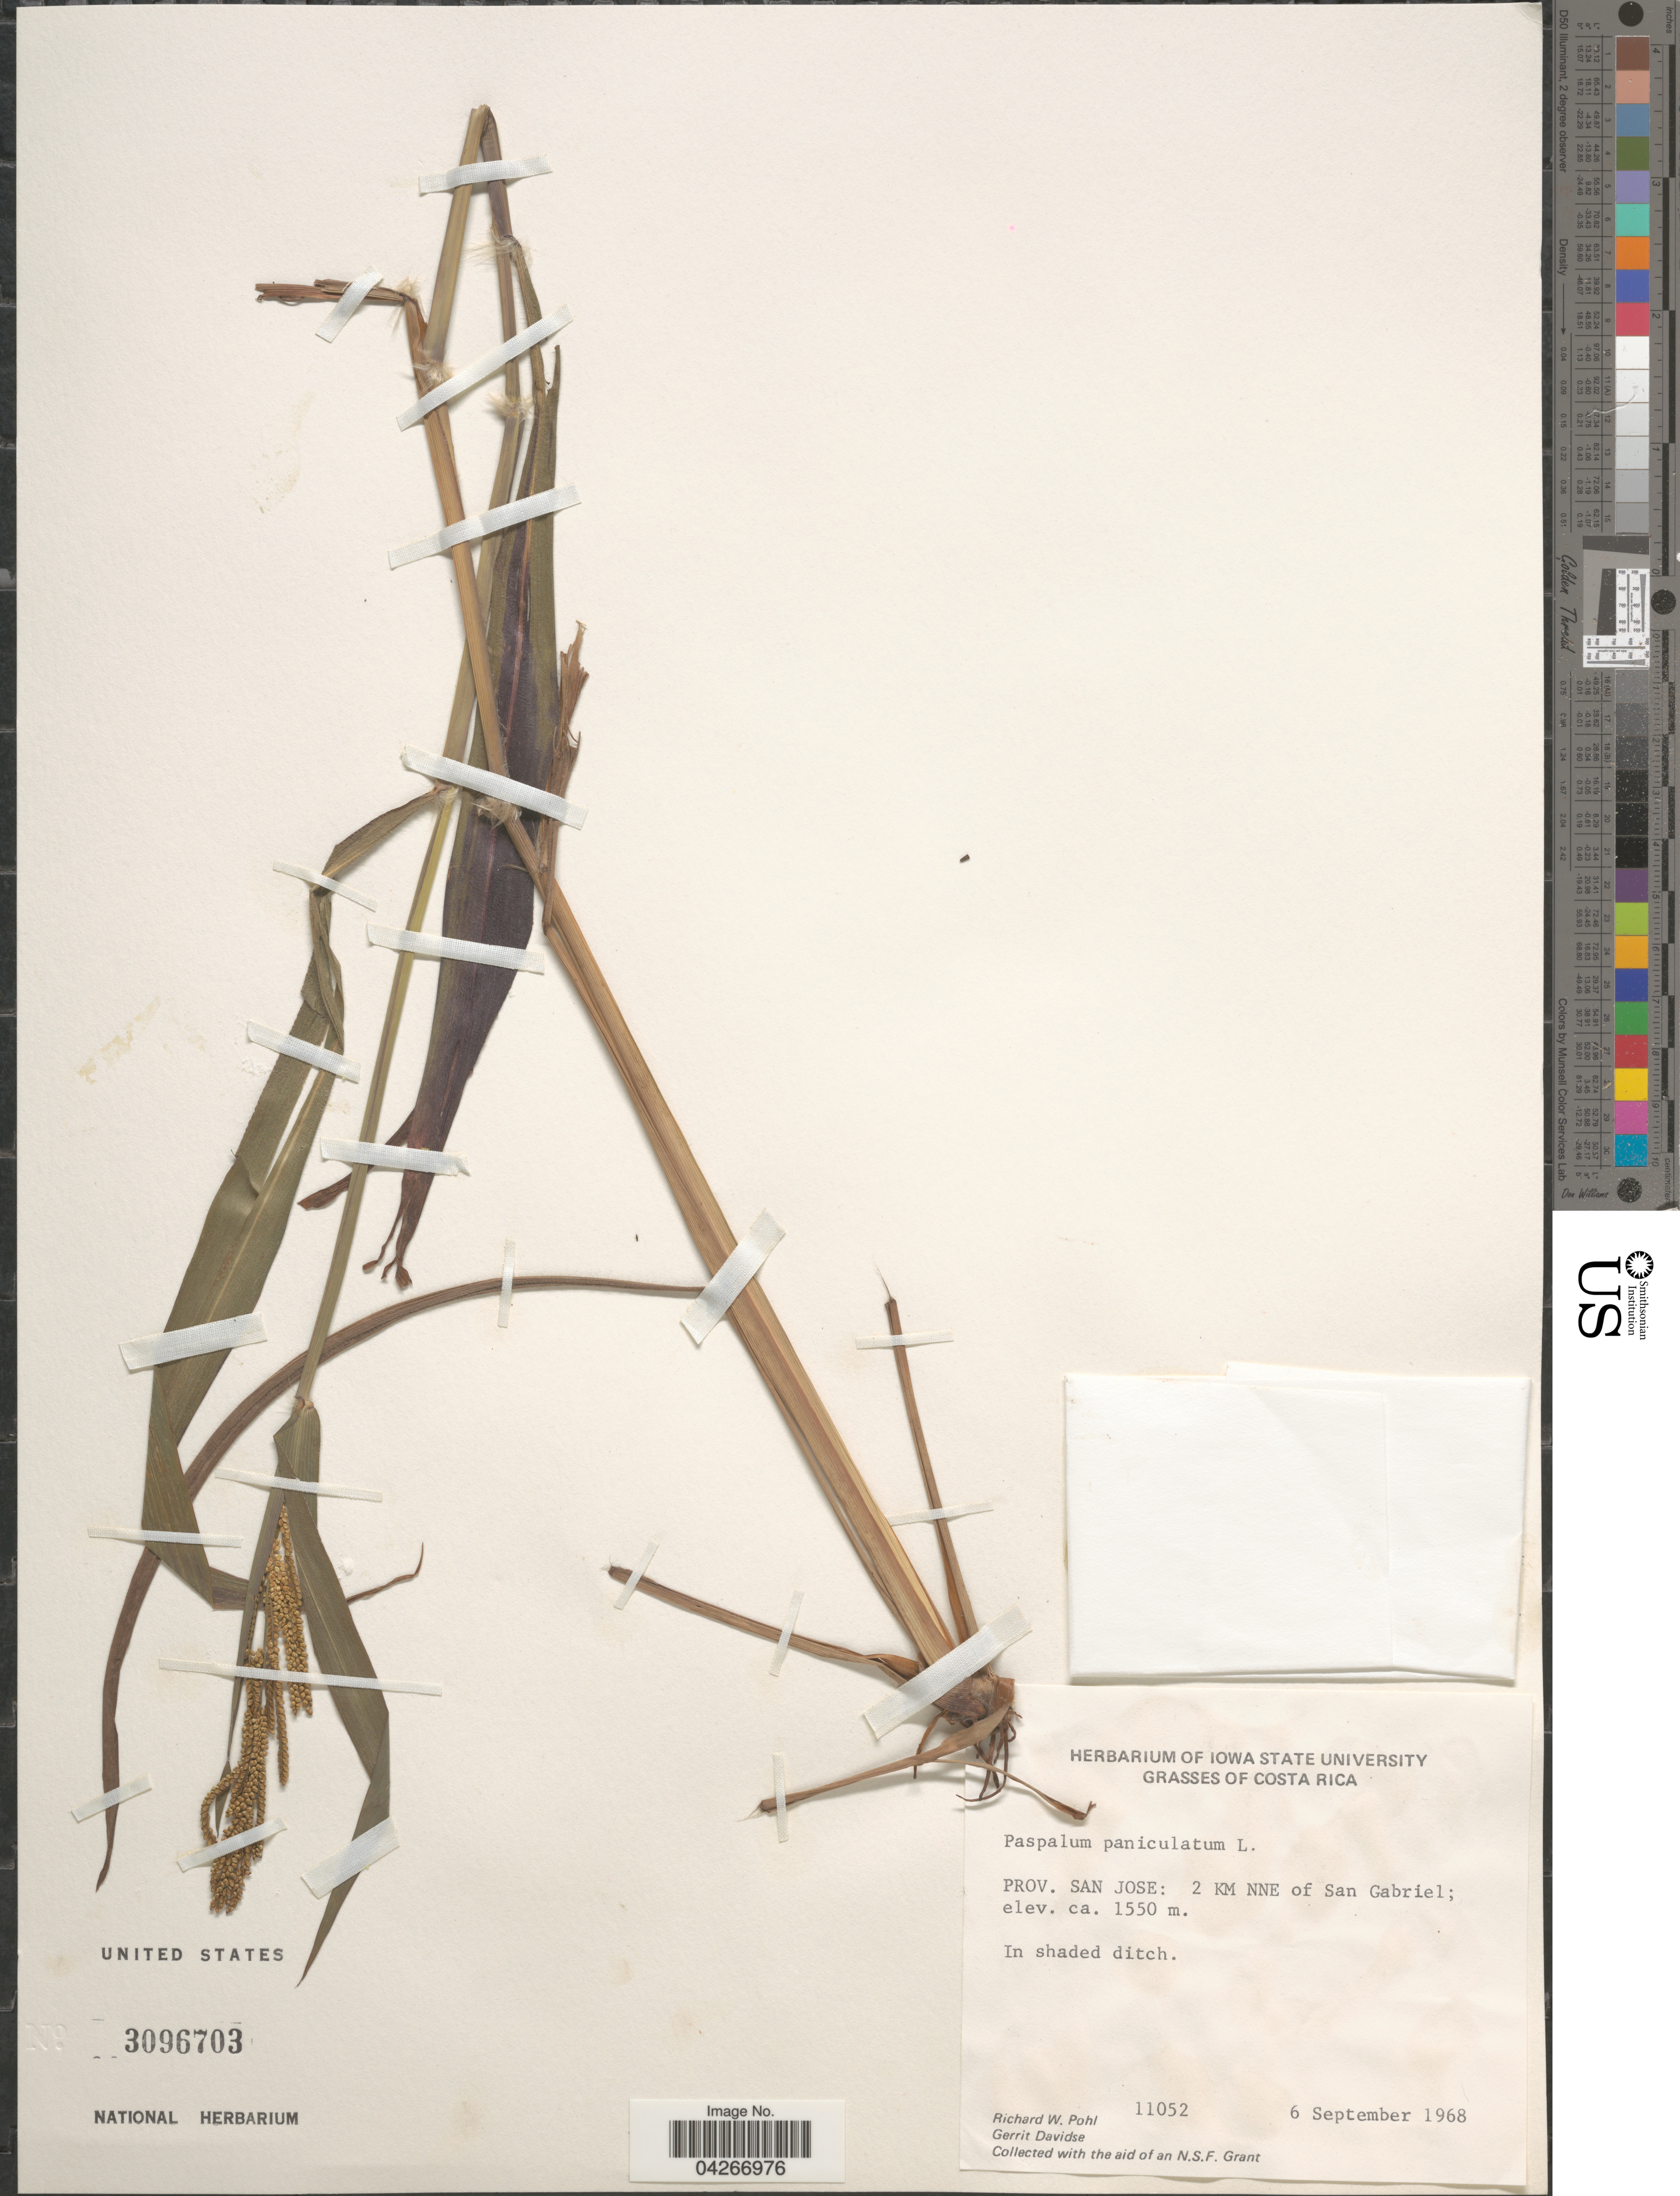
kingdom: Plantae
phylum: Tracheophyta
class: Liliopsida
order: Poales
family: Poaceae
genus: Paspalum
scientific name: Paspalum paniculatum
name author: L.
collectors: R. W. Pohl & G. Davidse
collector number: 11052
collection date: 1968-09-06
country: Costa Rica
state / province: San José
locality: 2 Km NNE of San Gabriel.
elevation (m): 1550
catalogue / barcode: US 3096703